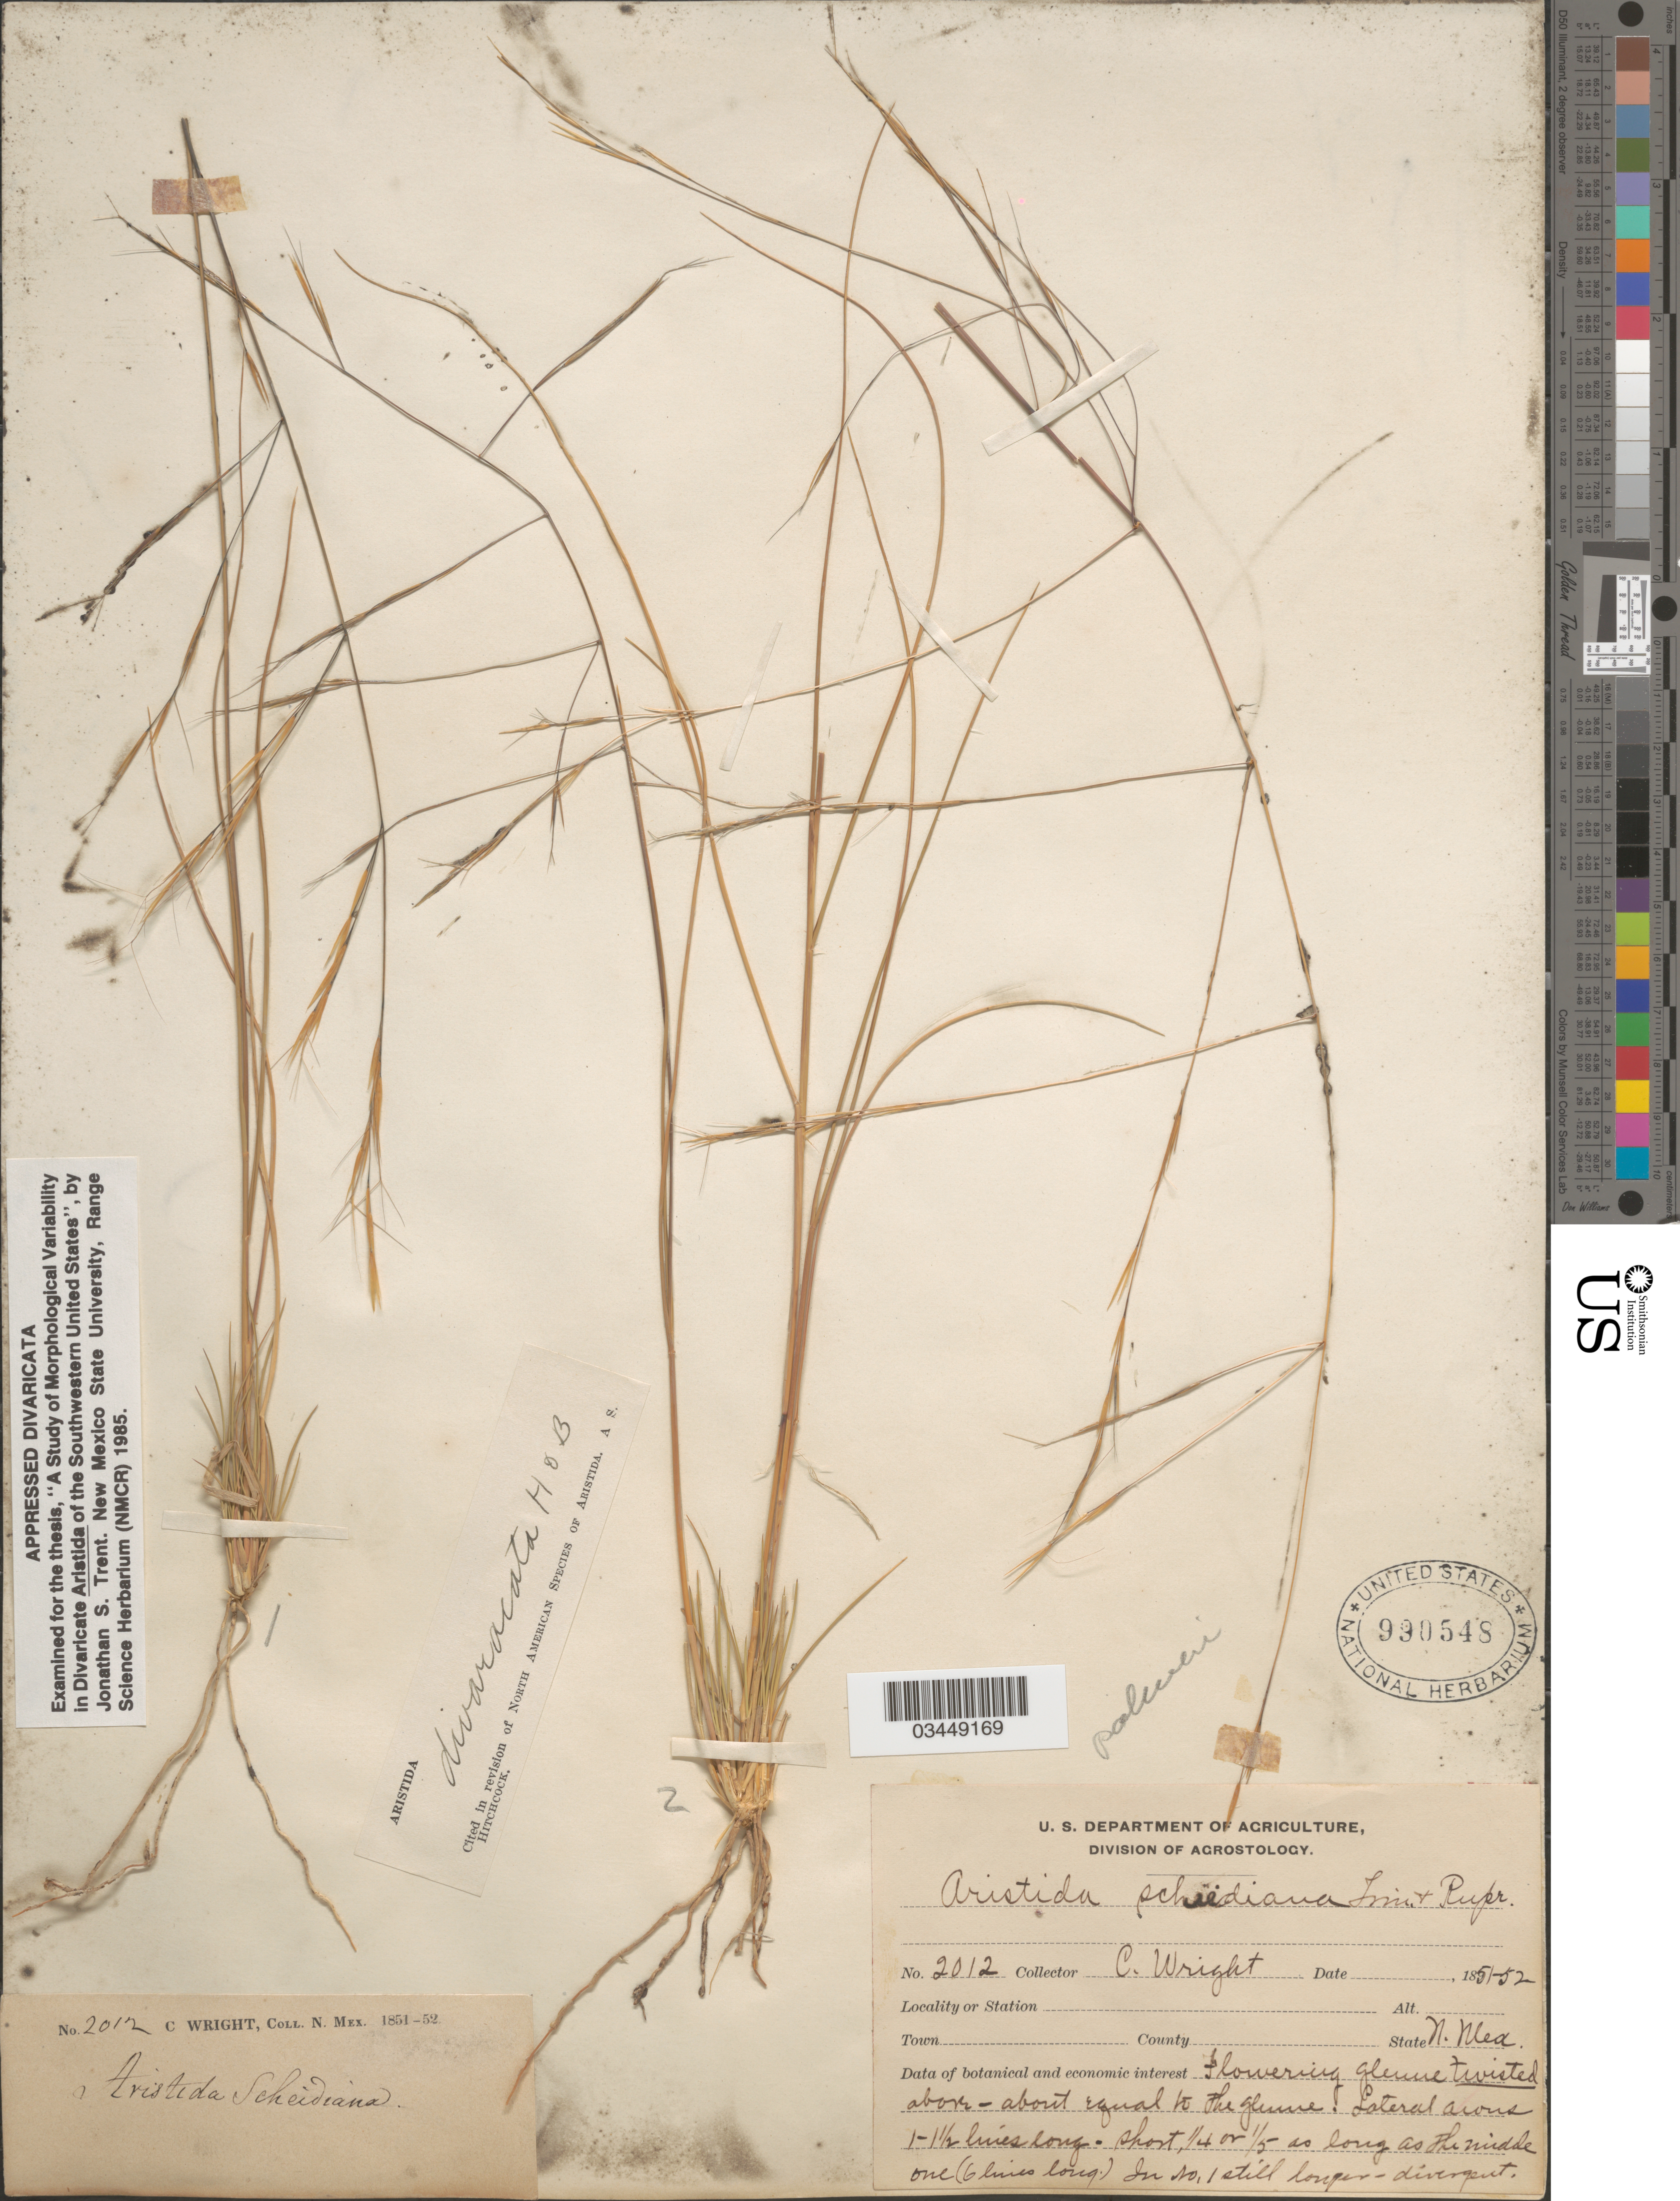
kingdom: Plantae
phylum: Tracheophyta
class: Liliopsida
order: Poales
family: Poaceae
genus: Aristida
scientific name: Aristida divaricata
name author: Humb. & Bonpl. ex Willd.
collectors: C. Wright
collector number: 2012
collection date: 1851/1852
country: United States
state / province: New Mexico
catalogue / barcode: US 990548